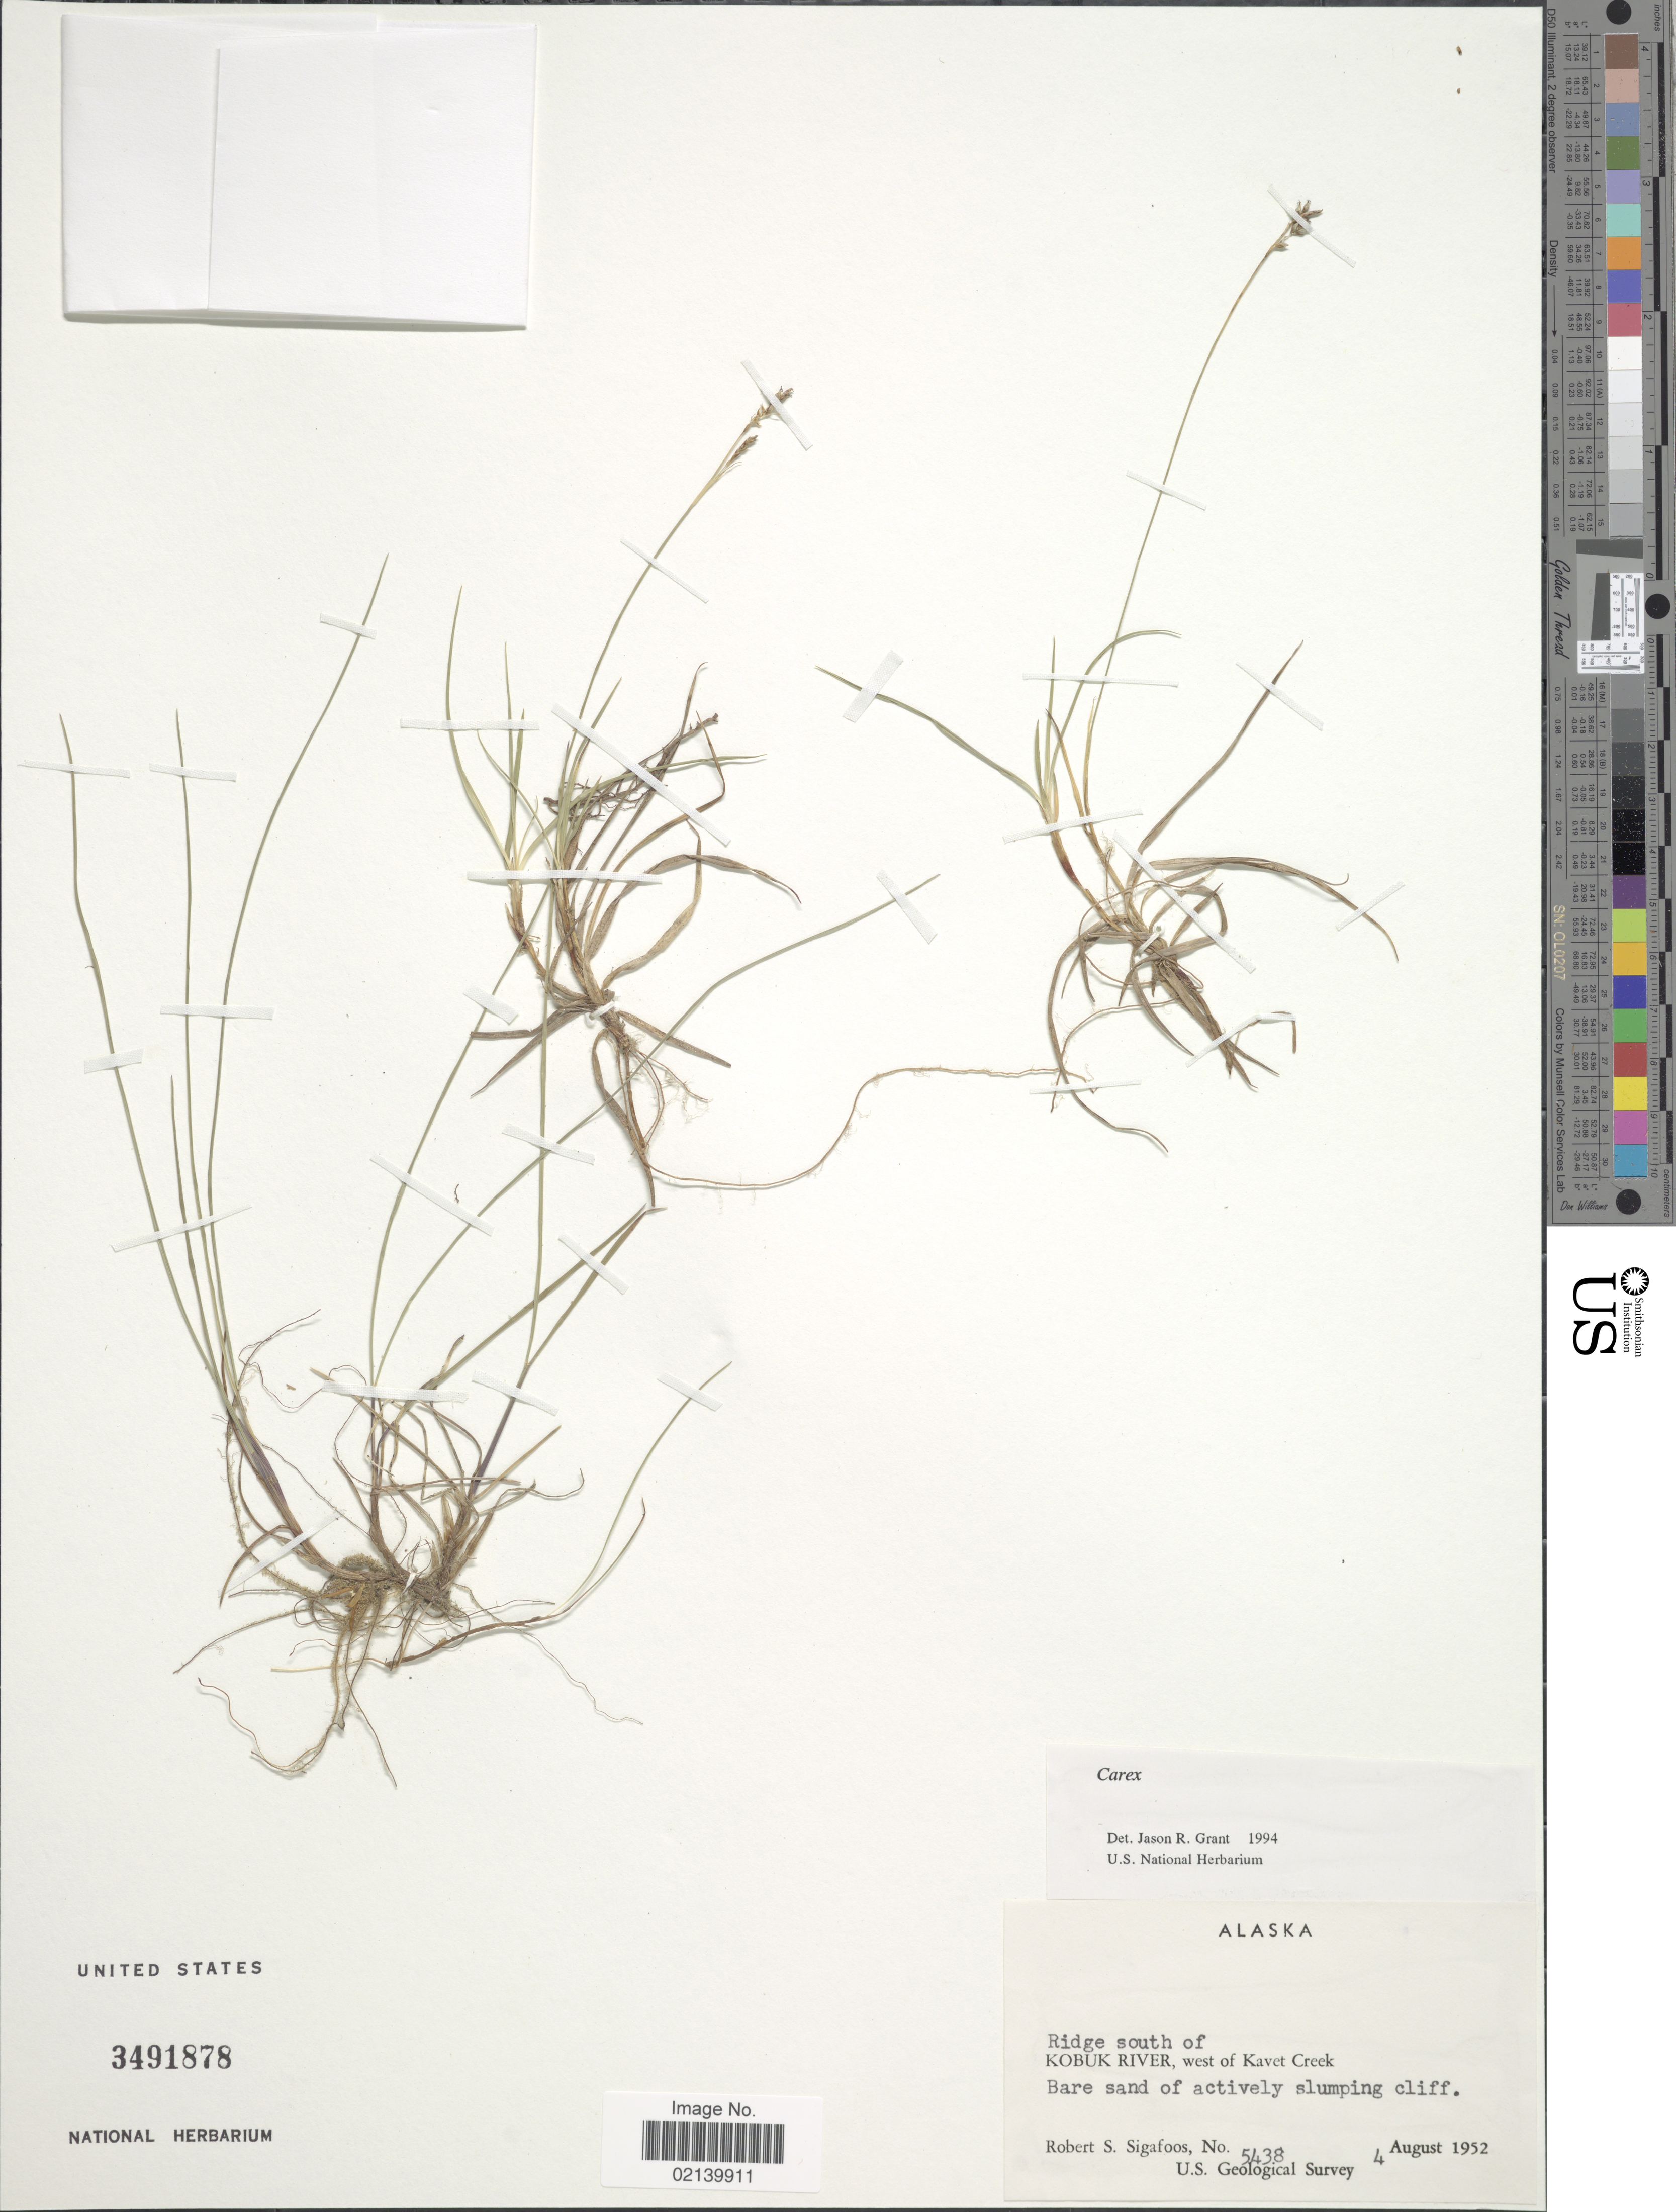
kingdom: Plantae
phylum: Tracheophyta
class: Liliopsida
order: Poales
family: Cyperaceae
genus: Carex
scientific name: Carex sp.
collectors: R. Sigafoos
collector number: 5438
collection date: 1952-08-04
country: United States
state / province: Alaska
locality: Alaska, Ridge south of Kobuk River, west of Kavet Creek.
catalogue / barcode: US 3491878